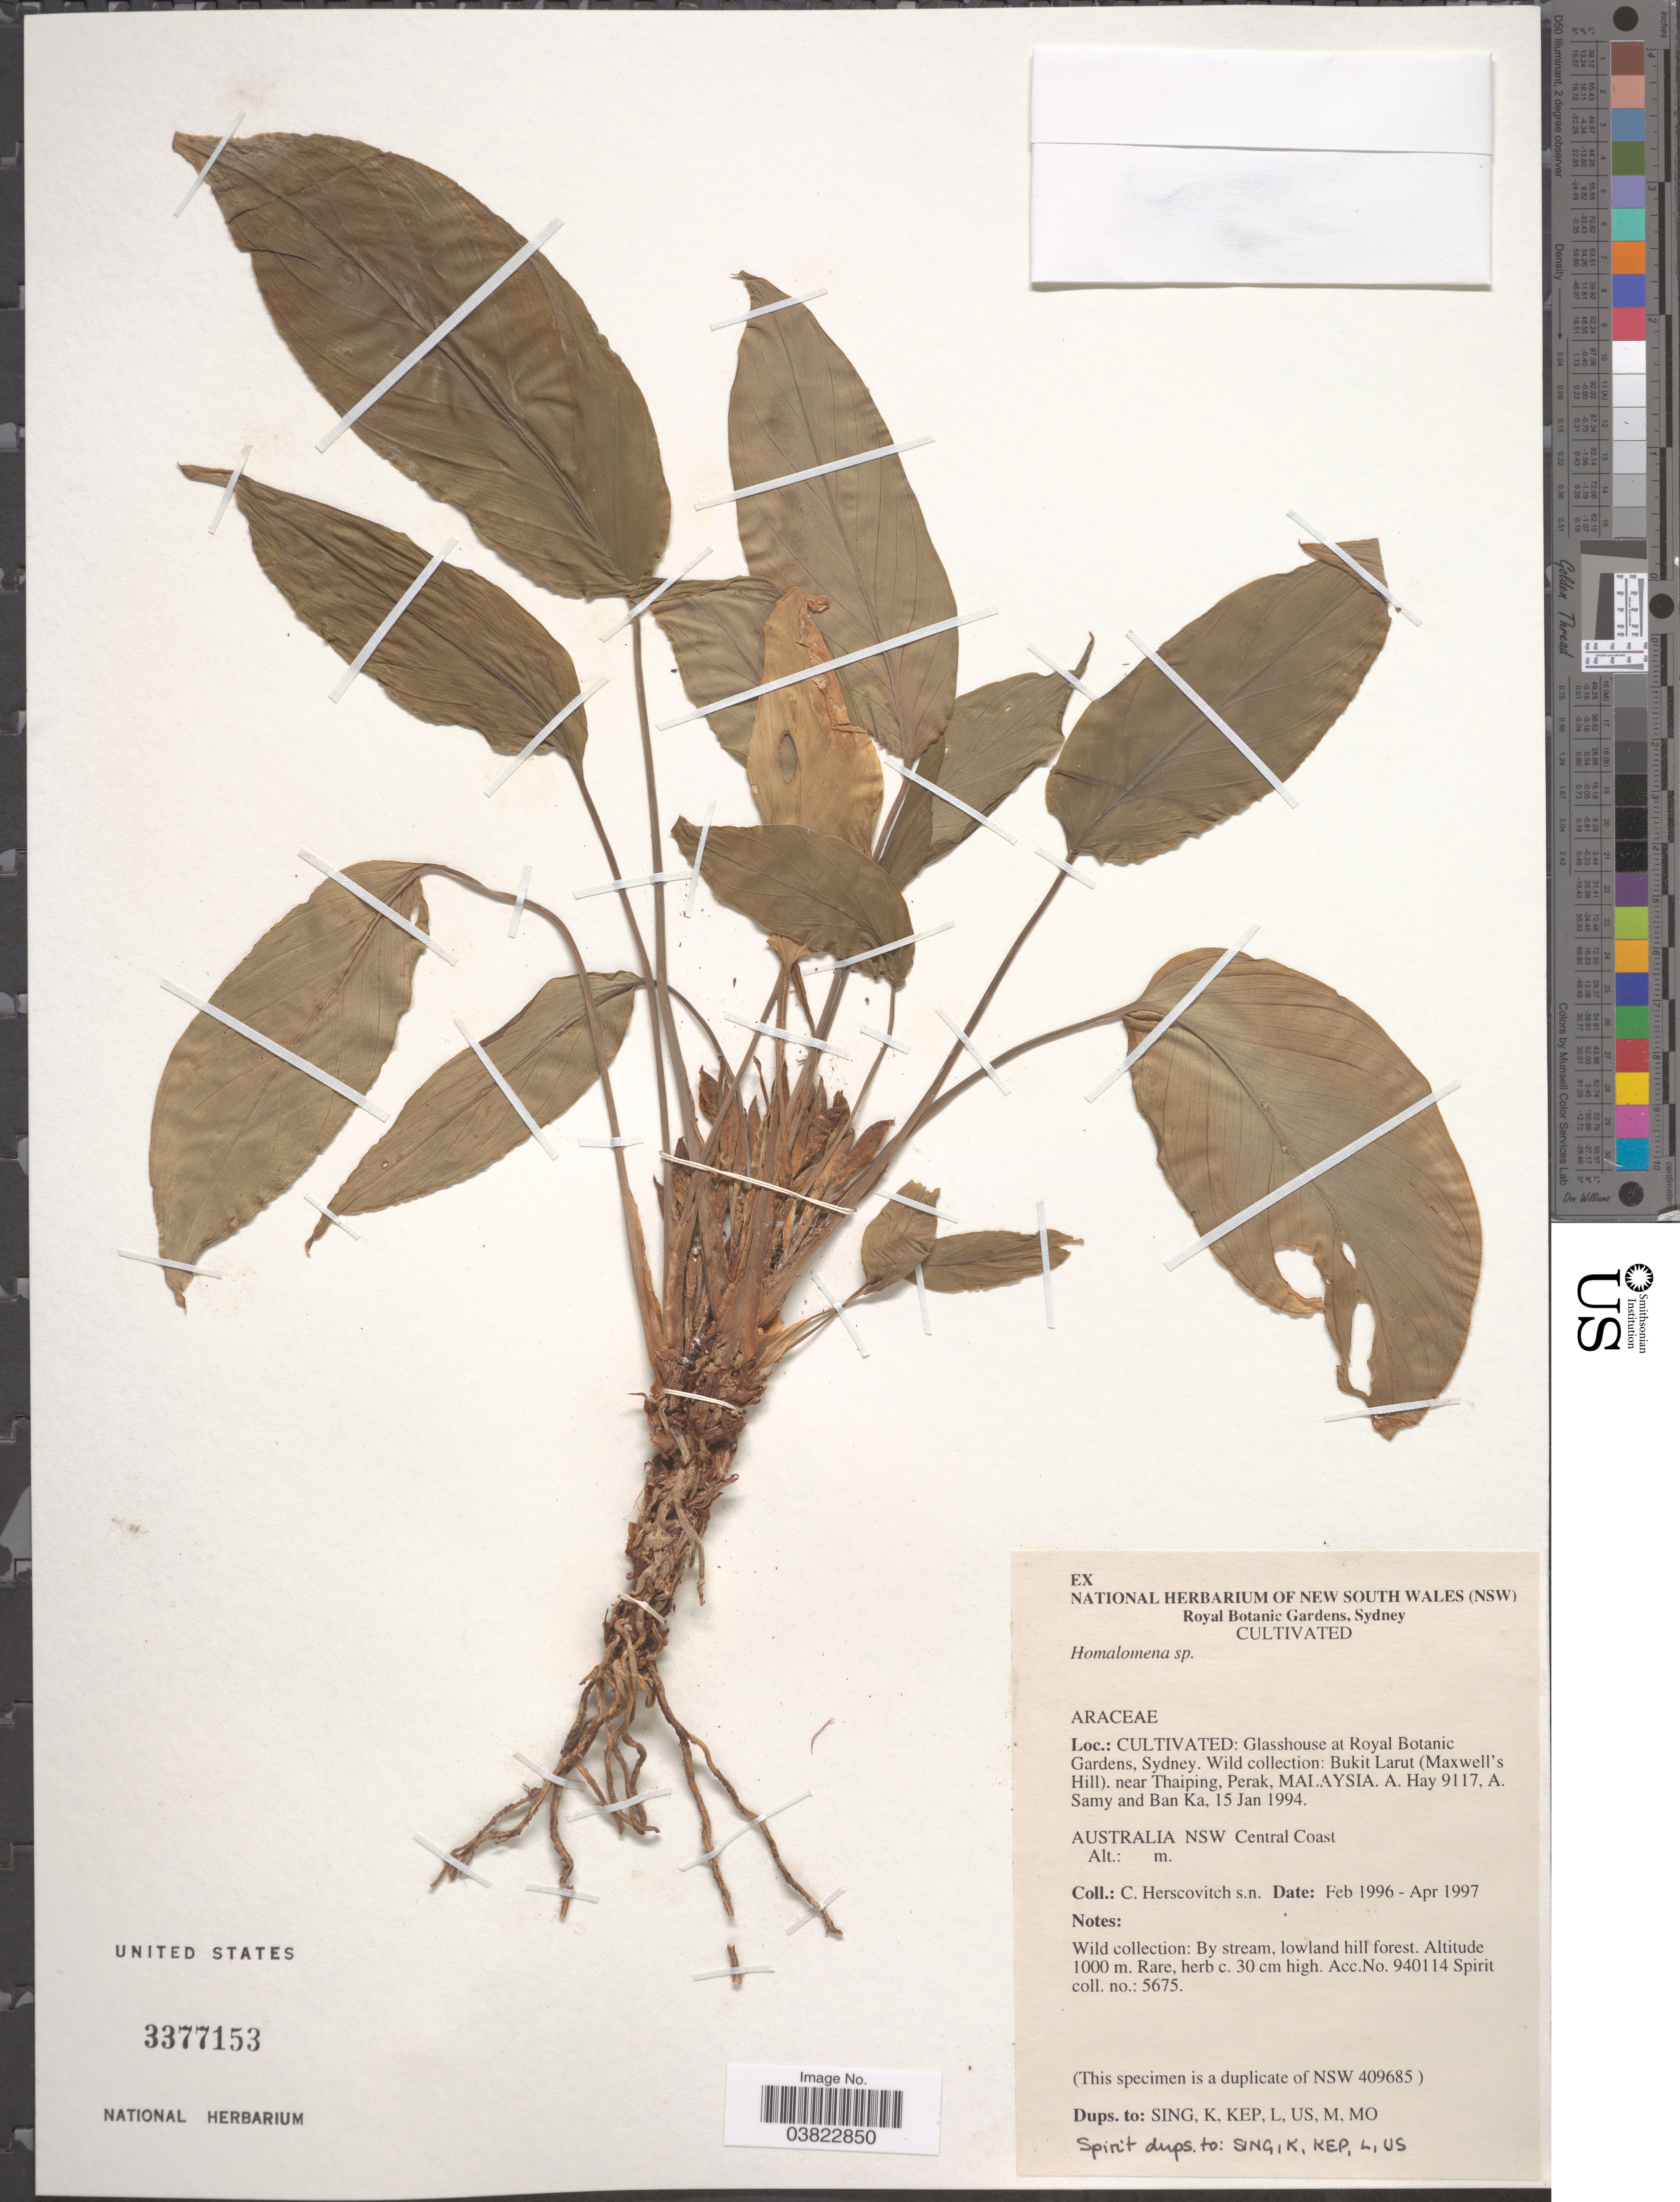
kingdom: Plantae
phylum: Tracheophyta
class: Liliopsida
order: Alismatales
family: Araceae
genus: Homalomena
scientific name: Homalomena sp.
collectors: C. Herscovitch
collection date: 1996-02/1997-04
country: Australia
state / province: New South Wales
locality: Glasshouse at Royal Botanic Gardens, Sydney. Central Coast.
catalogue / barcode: US 3377153